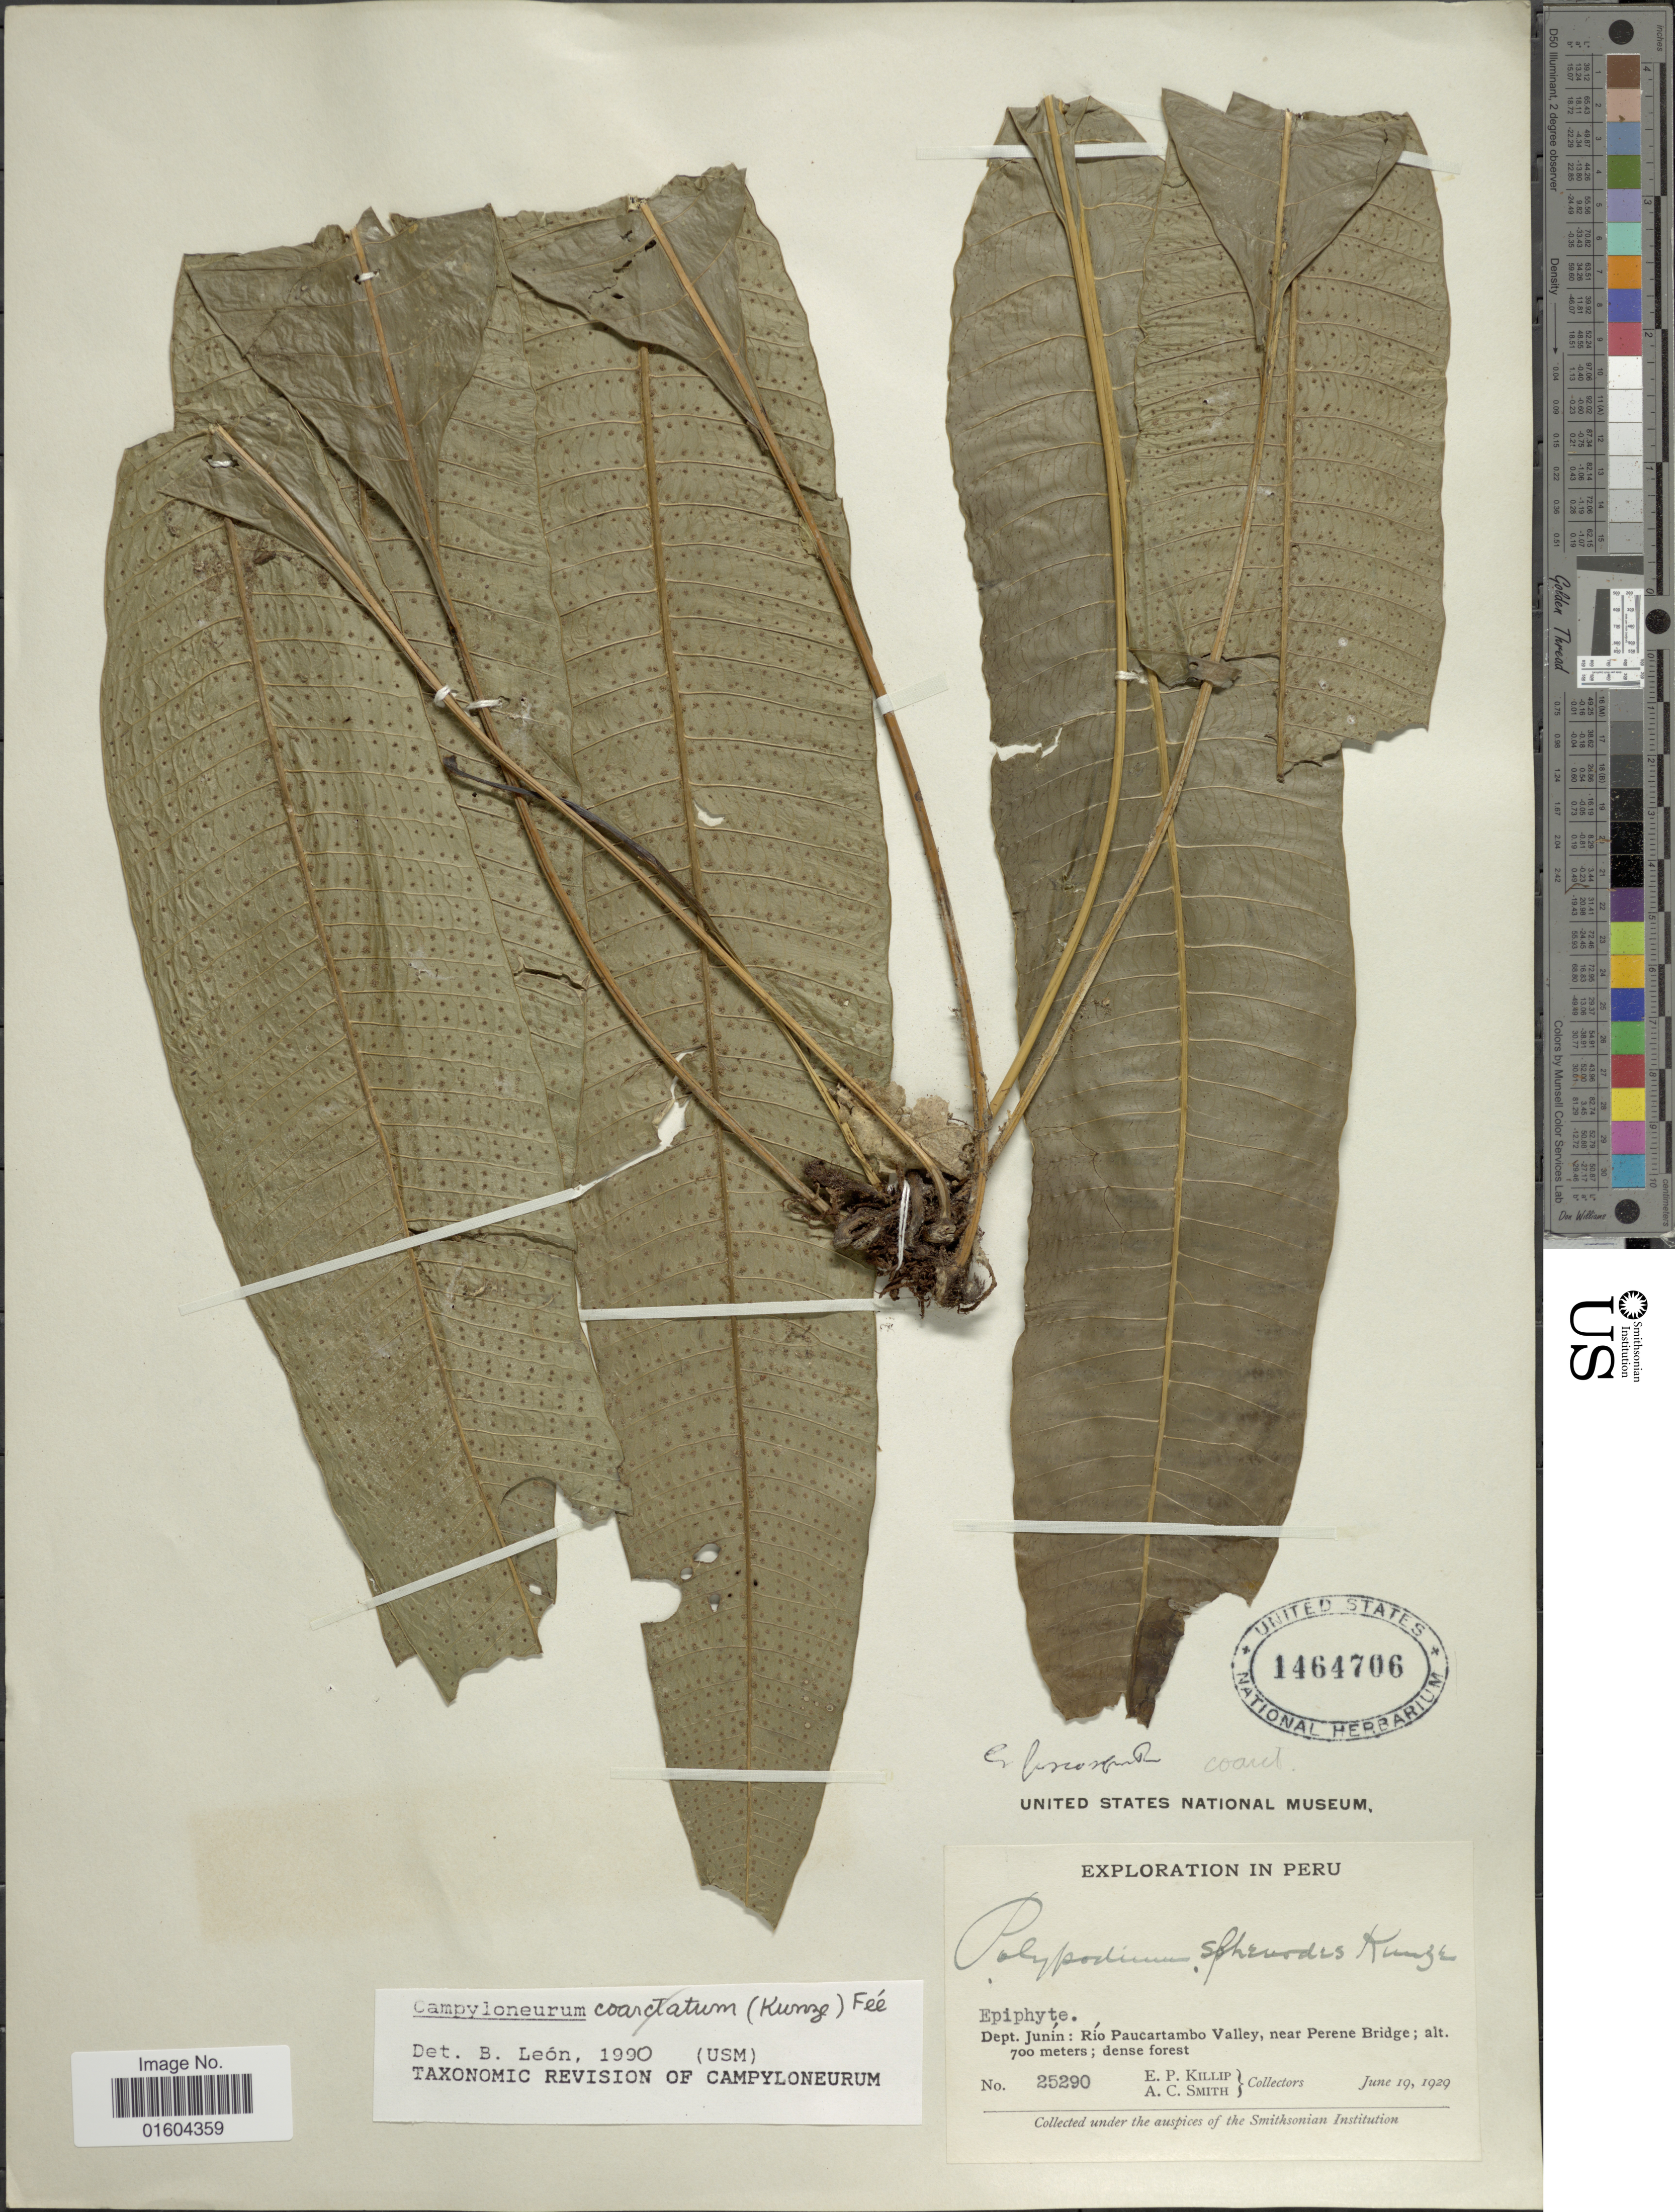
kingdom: Plantae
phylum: Tracheophyta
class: Polypodiopsida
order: Polypodiales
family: Polypodiaceae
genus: Campyloneurum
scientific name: Campyloneurum fuscosquamatum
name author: Lellinger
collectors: E. P. Killip & A. C. Smith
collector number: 25290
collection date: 1929-06-19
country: Peru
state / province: Junín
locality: Dept. Junin: Rio Paucartambo Valley, Near Perene Bridge.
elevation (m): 700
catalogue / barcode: US 1464706